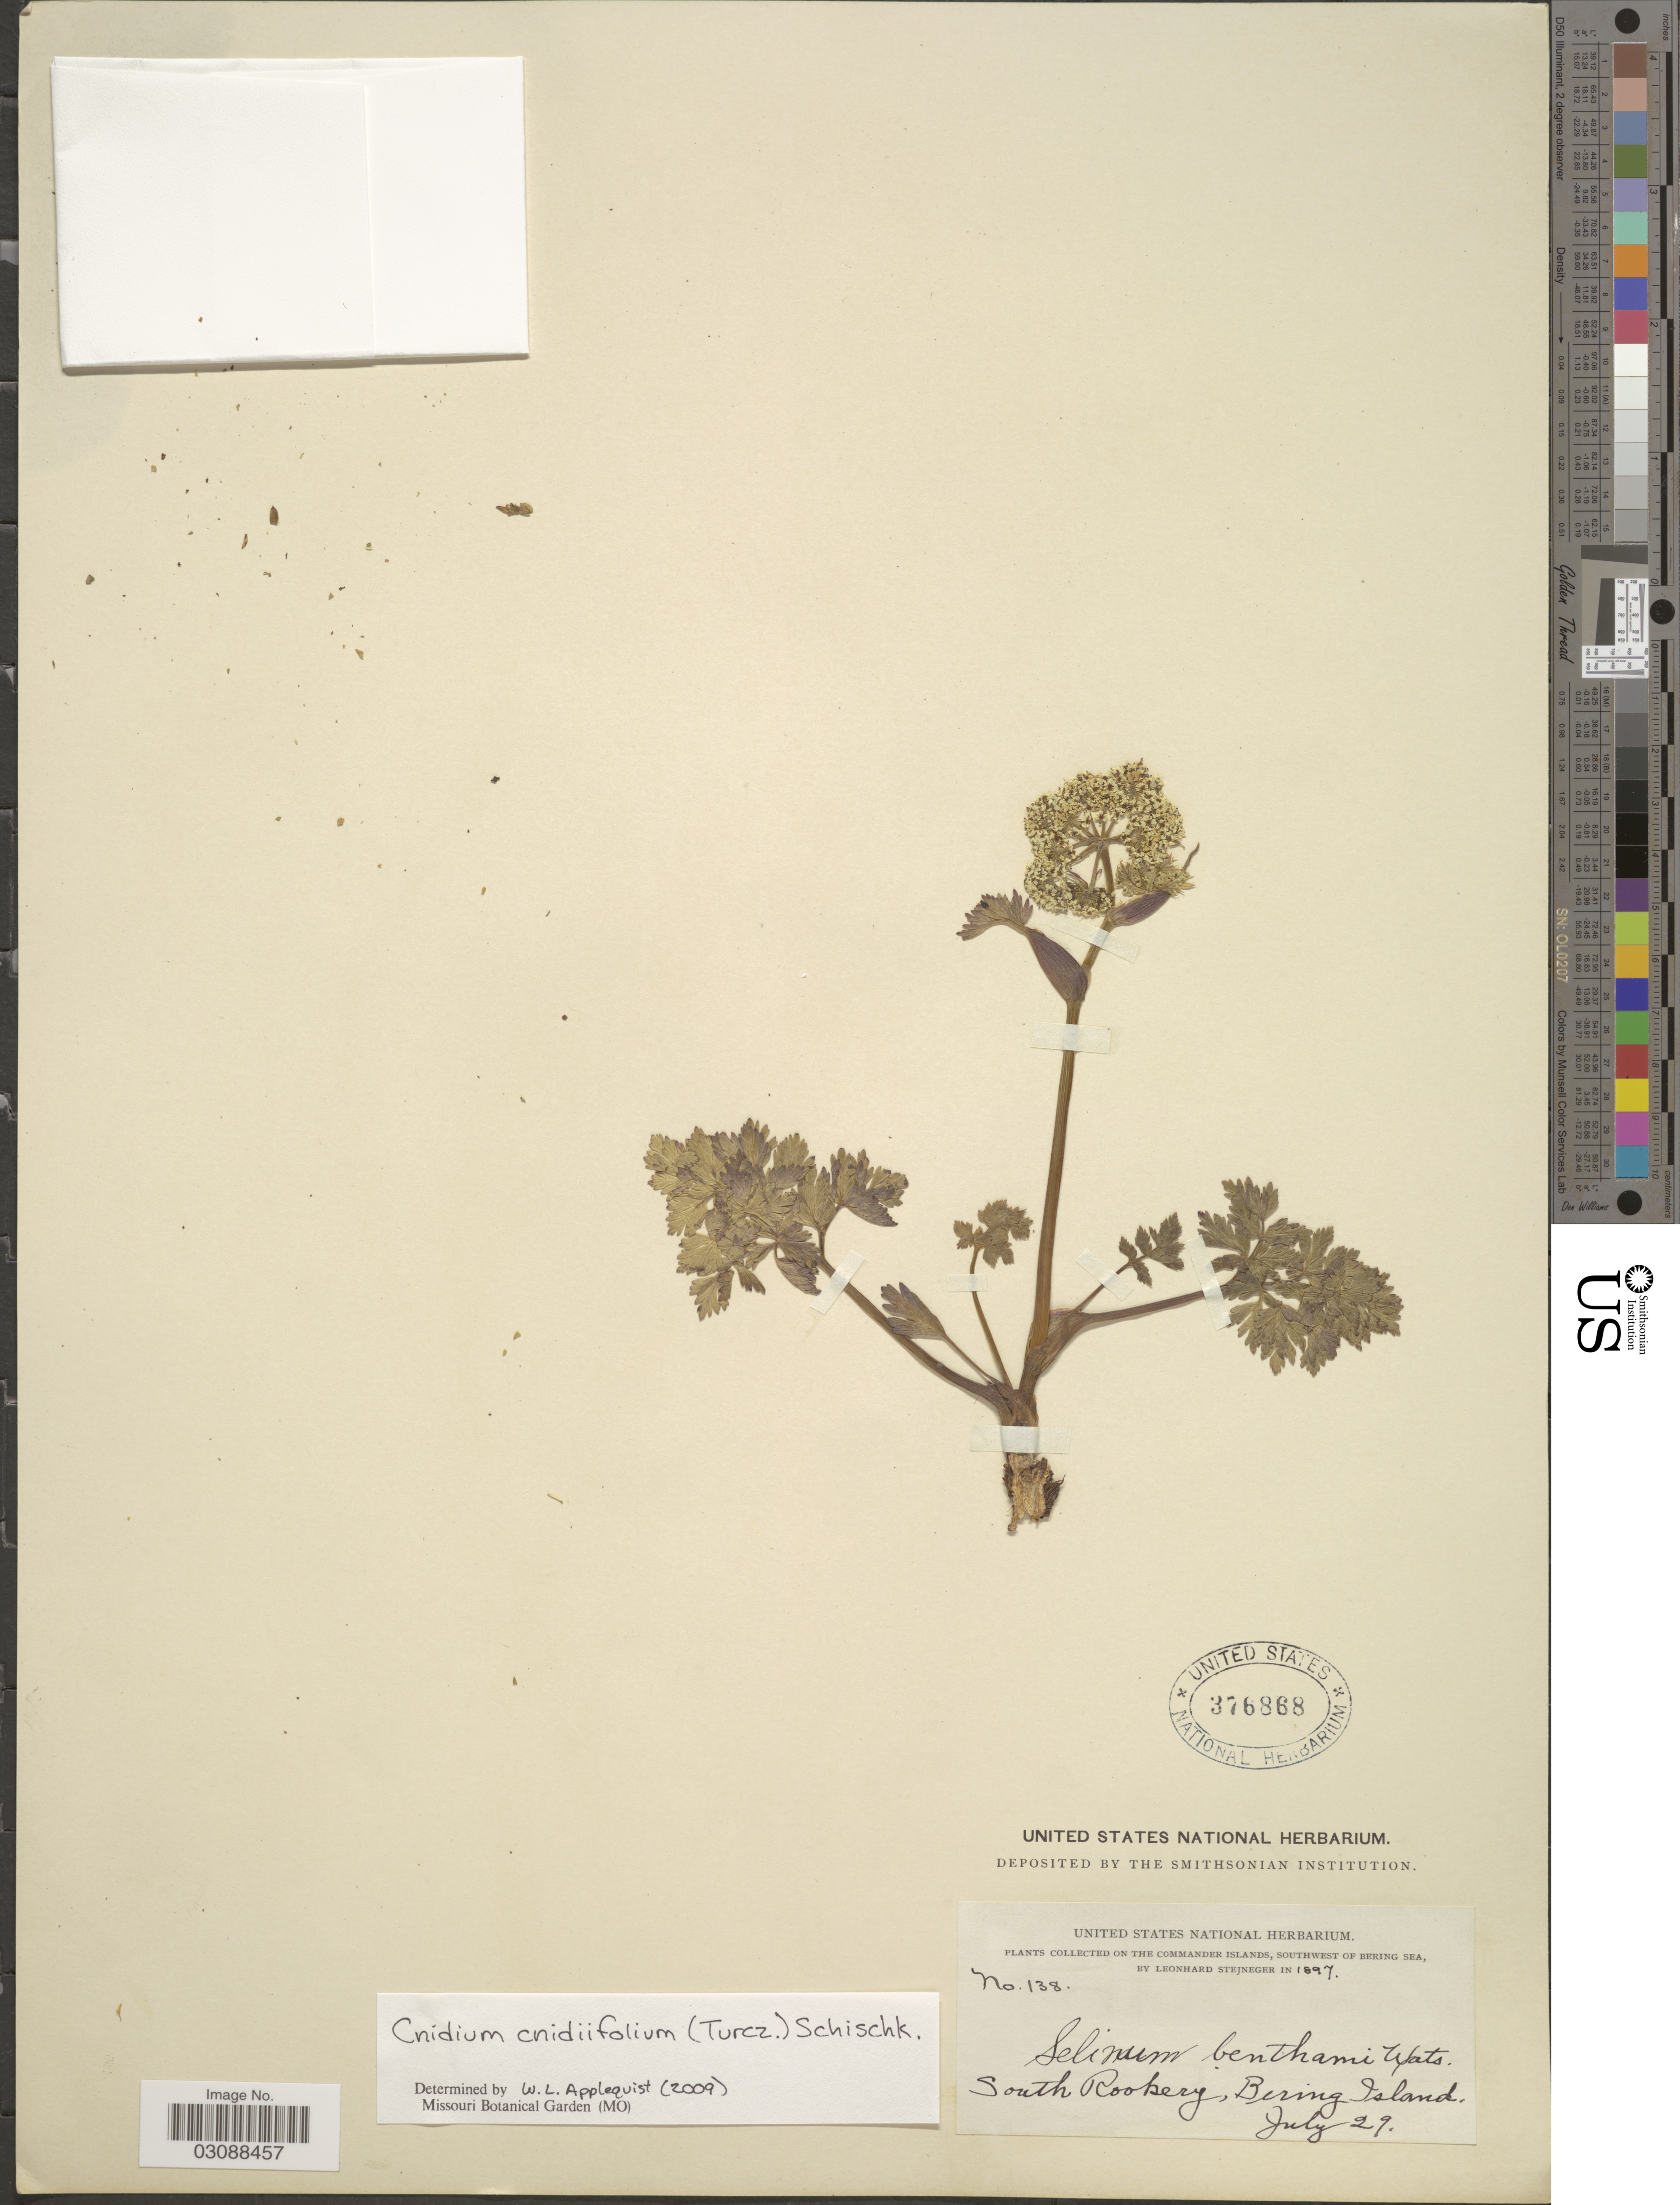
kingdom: Plantae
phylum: Tracheophyta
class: Magnoliopsida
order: Apiales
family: Apiaceae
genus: Cnidium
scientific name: Cnidium cnidiifolium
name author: (Turcz.) Schischk.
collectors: L. Stejneger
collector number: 138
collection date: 1897-07-29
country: Russian Federation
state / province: Kamchatka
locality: The Commander Islands, Southwest of Bering Sea. South Rookery, Bering Island.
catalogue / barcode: US 376868